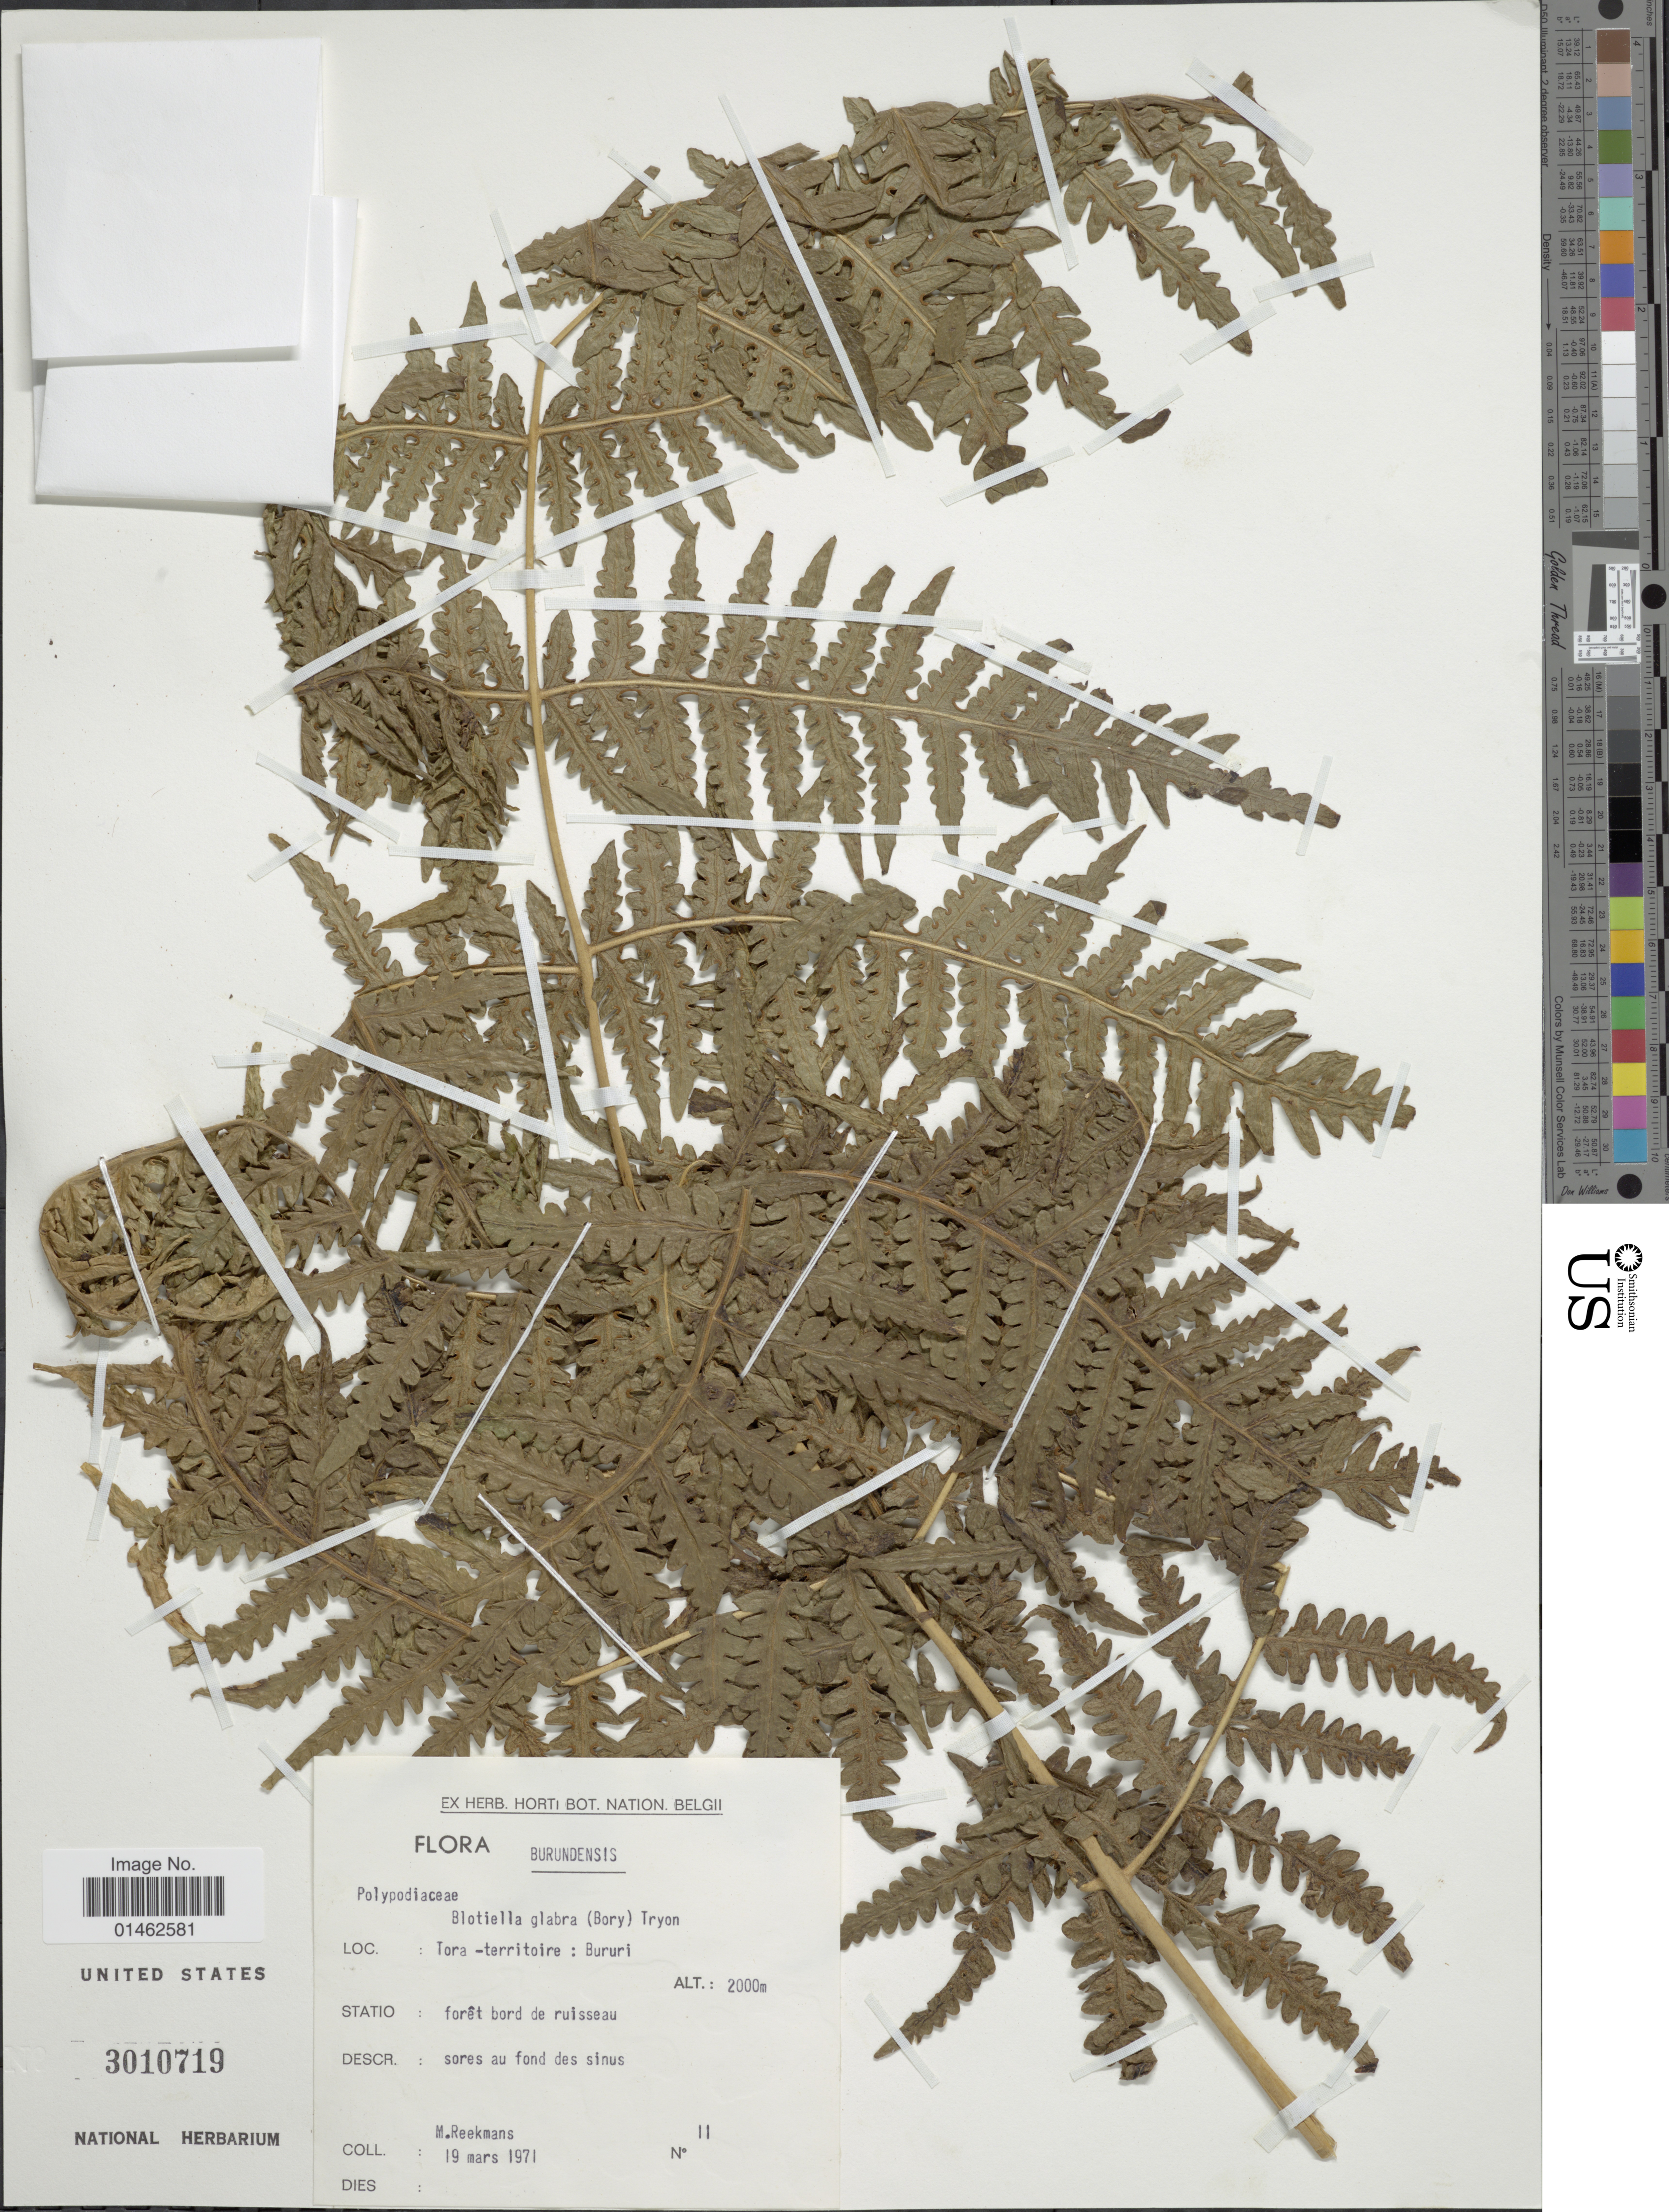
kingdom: Plantae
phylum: Tracheophyta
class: Polypodiopsida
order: Polypodiales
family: Dennstaedtiaceae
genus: Blotiella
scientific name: Blotiella glabra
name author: (Bory) R.M. Tryon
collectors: M. Reekmans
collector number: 11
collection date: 1971-03-19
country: Burundi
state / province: Bururi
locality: Tora -territoire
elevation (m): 2000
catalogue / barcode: US 3010719